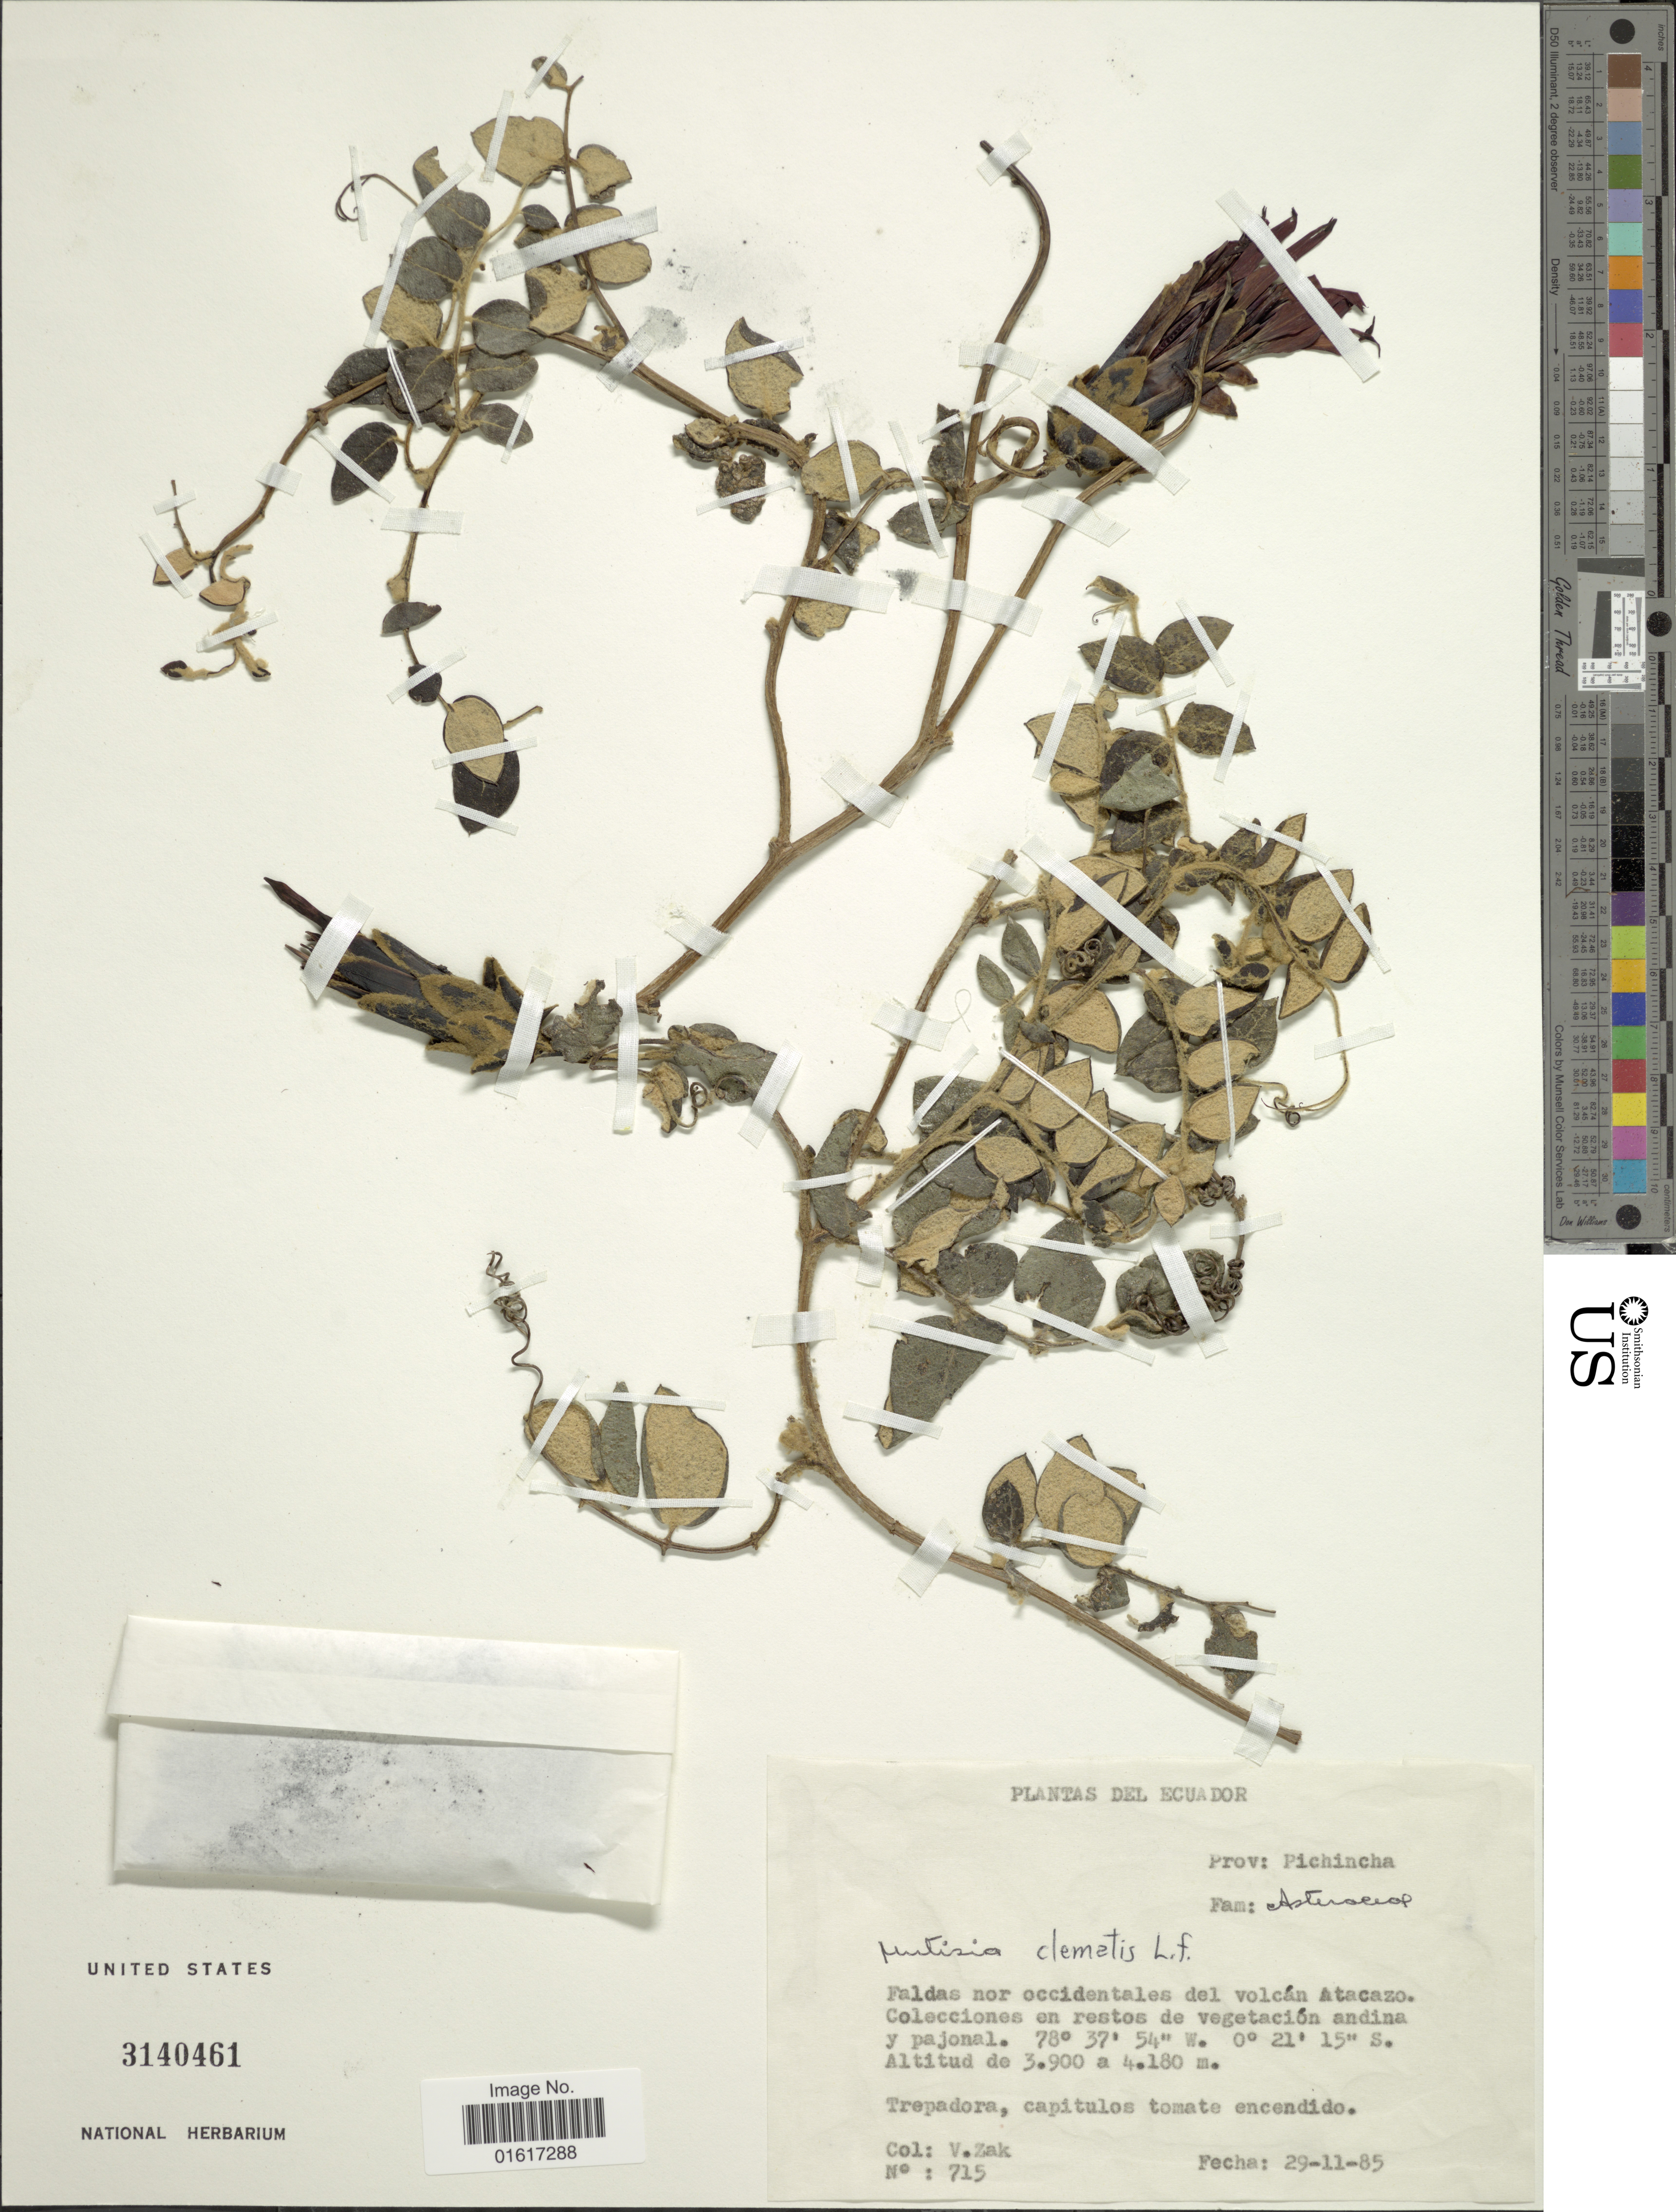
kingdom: Plantae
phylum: Tracheophyta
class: Magnoliopsida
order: Asterales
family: Asteraceae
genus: Mutisia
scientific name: Mutisia clematis var. clematis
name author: L. f.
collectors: V. Zak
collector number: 715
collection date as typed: Transcribed d/m/y: 29/11/85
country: Ecuador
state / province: Pichincha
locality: Faldas nor occidentales del volcán Atacazo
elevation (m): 3900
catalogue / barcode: US 3140461